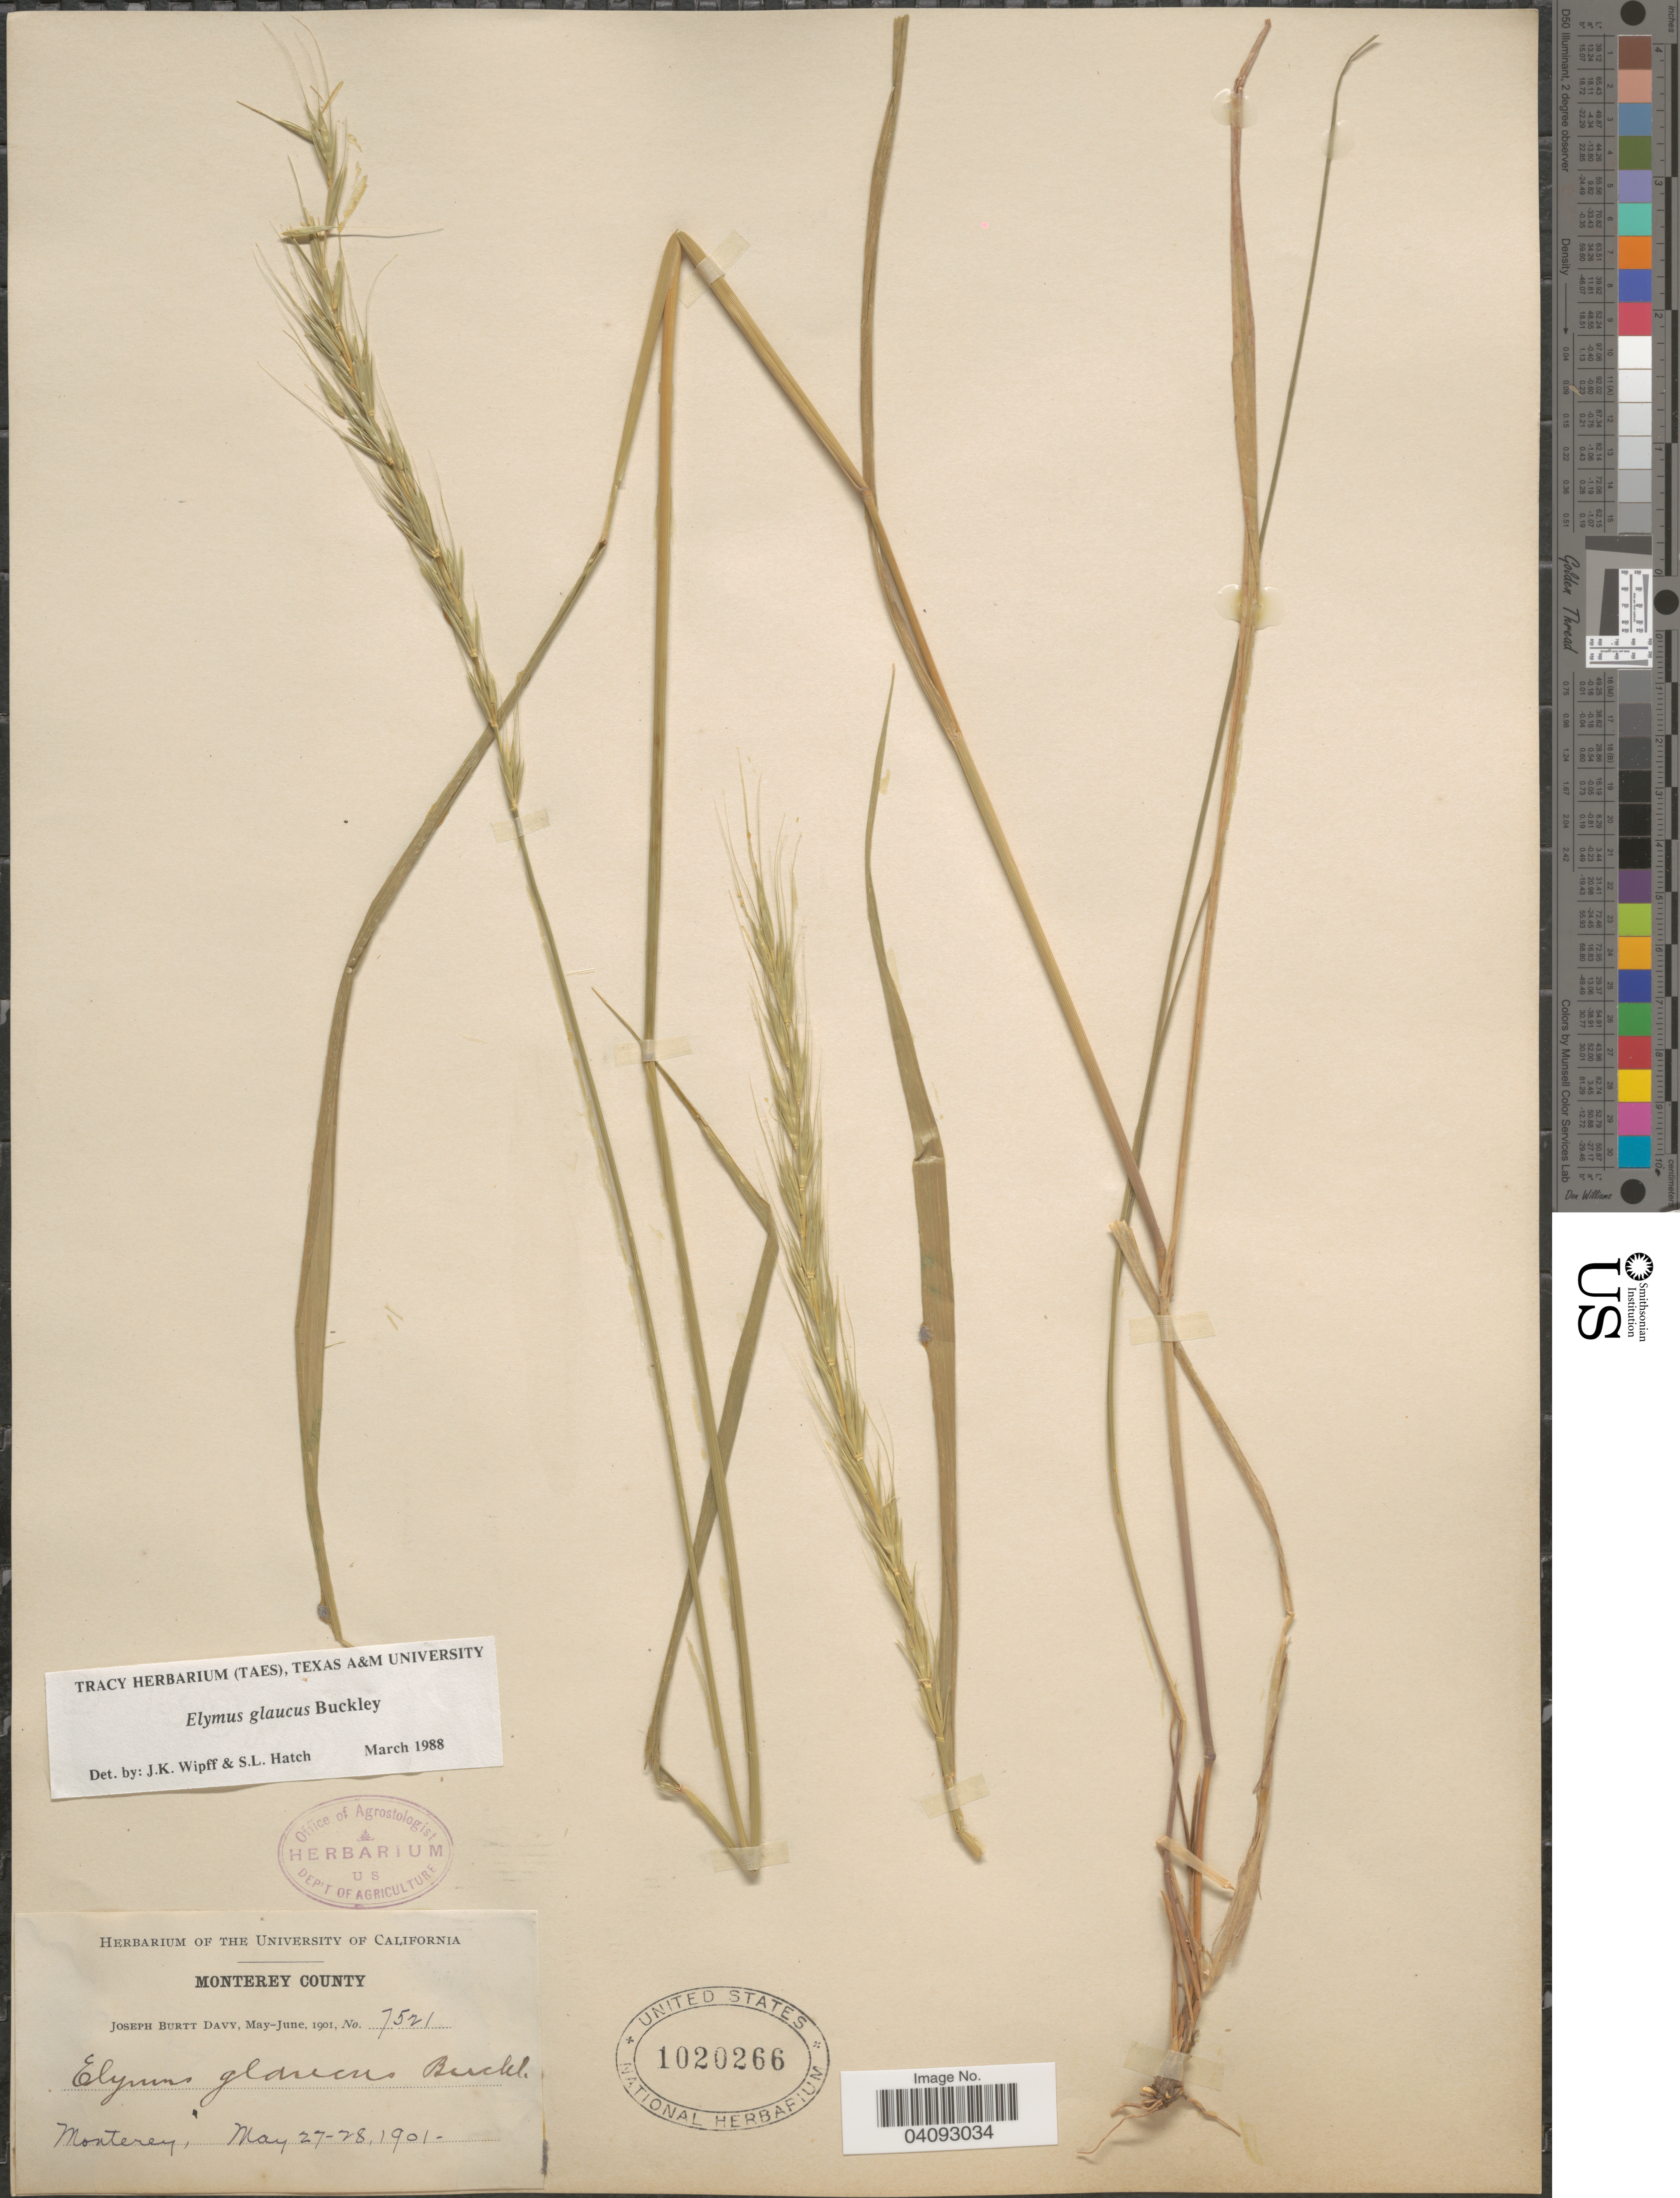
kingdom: Plantae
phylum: Tracheophyta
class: Liliopsida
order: Poales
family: Poaceae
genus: Elymus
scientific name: Elymus glaucus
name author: Buckley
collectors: J. Burtt Davy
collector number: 7521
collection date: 1901-05-27/1901-05-28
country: United States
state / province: California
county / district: Monterey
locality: Monterey County. Monterey.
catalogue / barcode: US 1020266